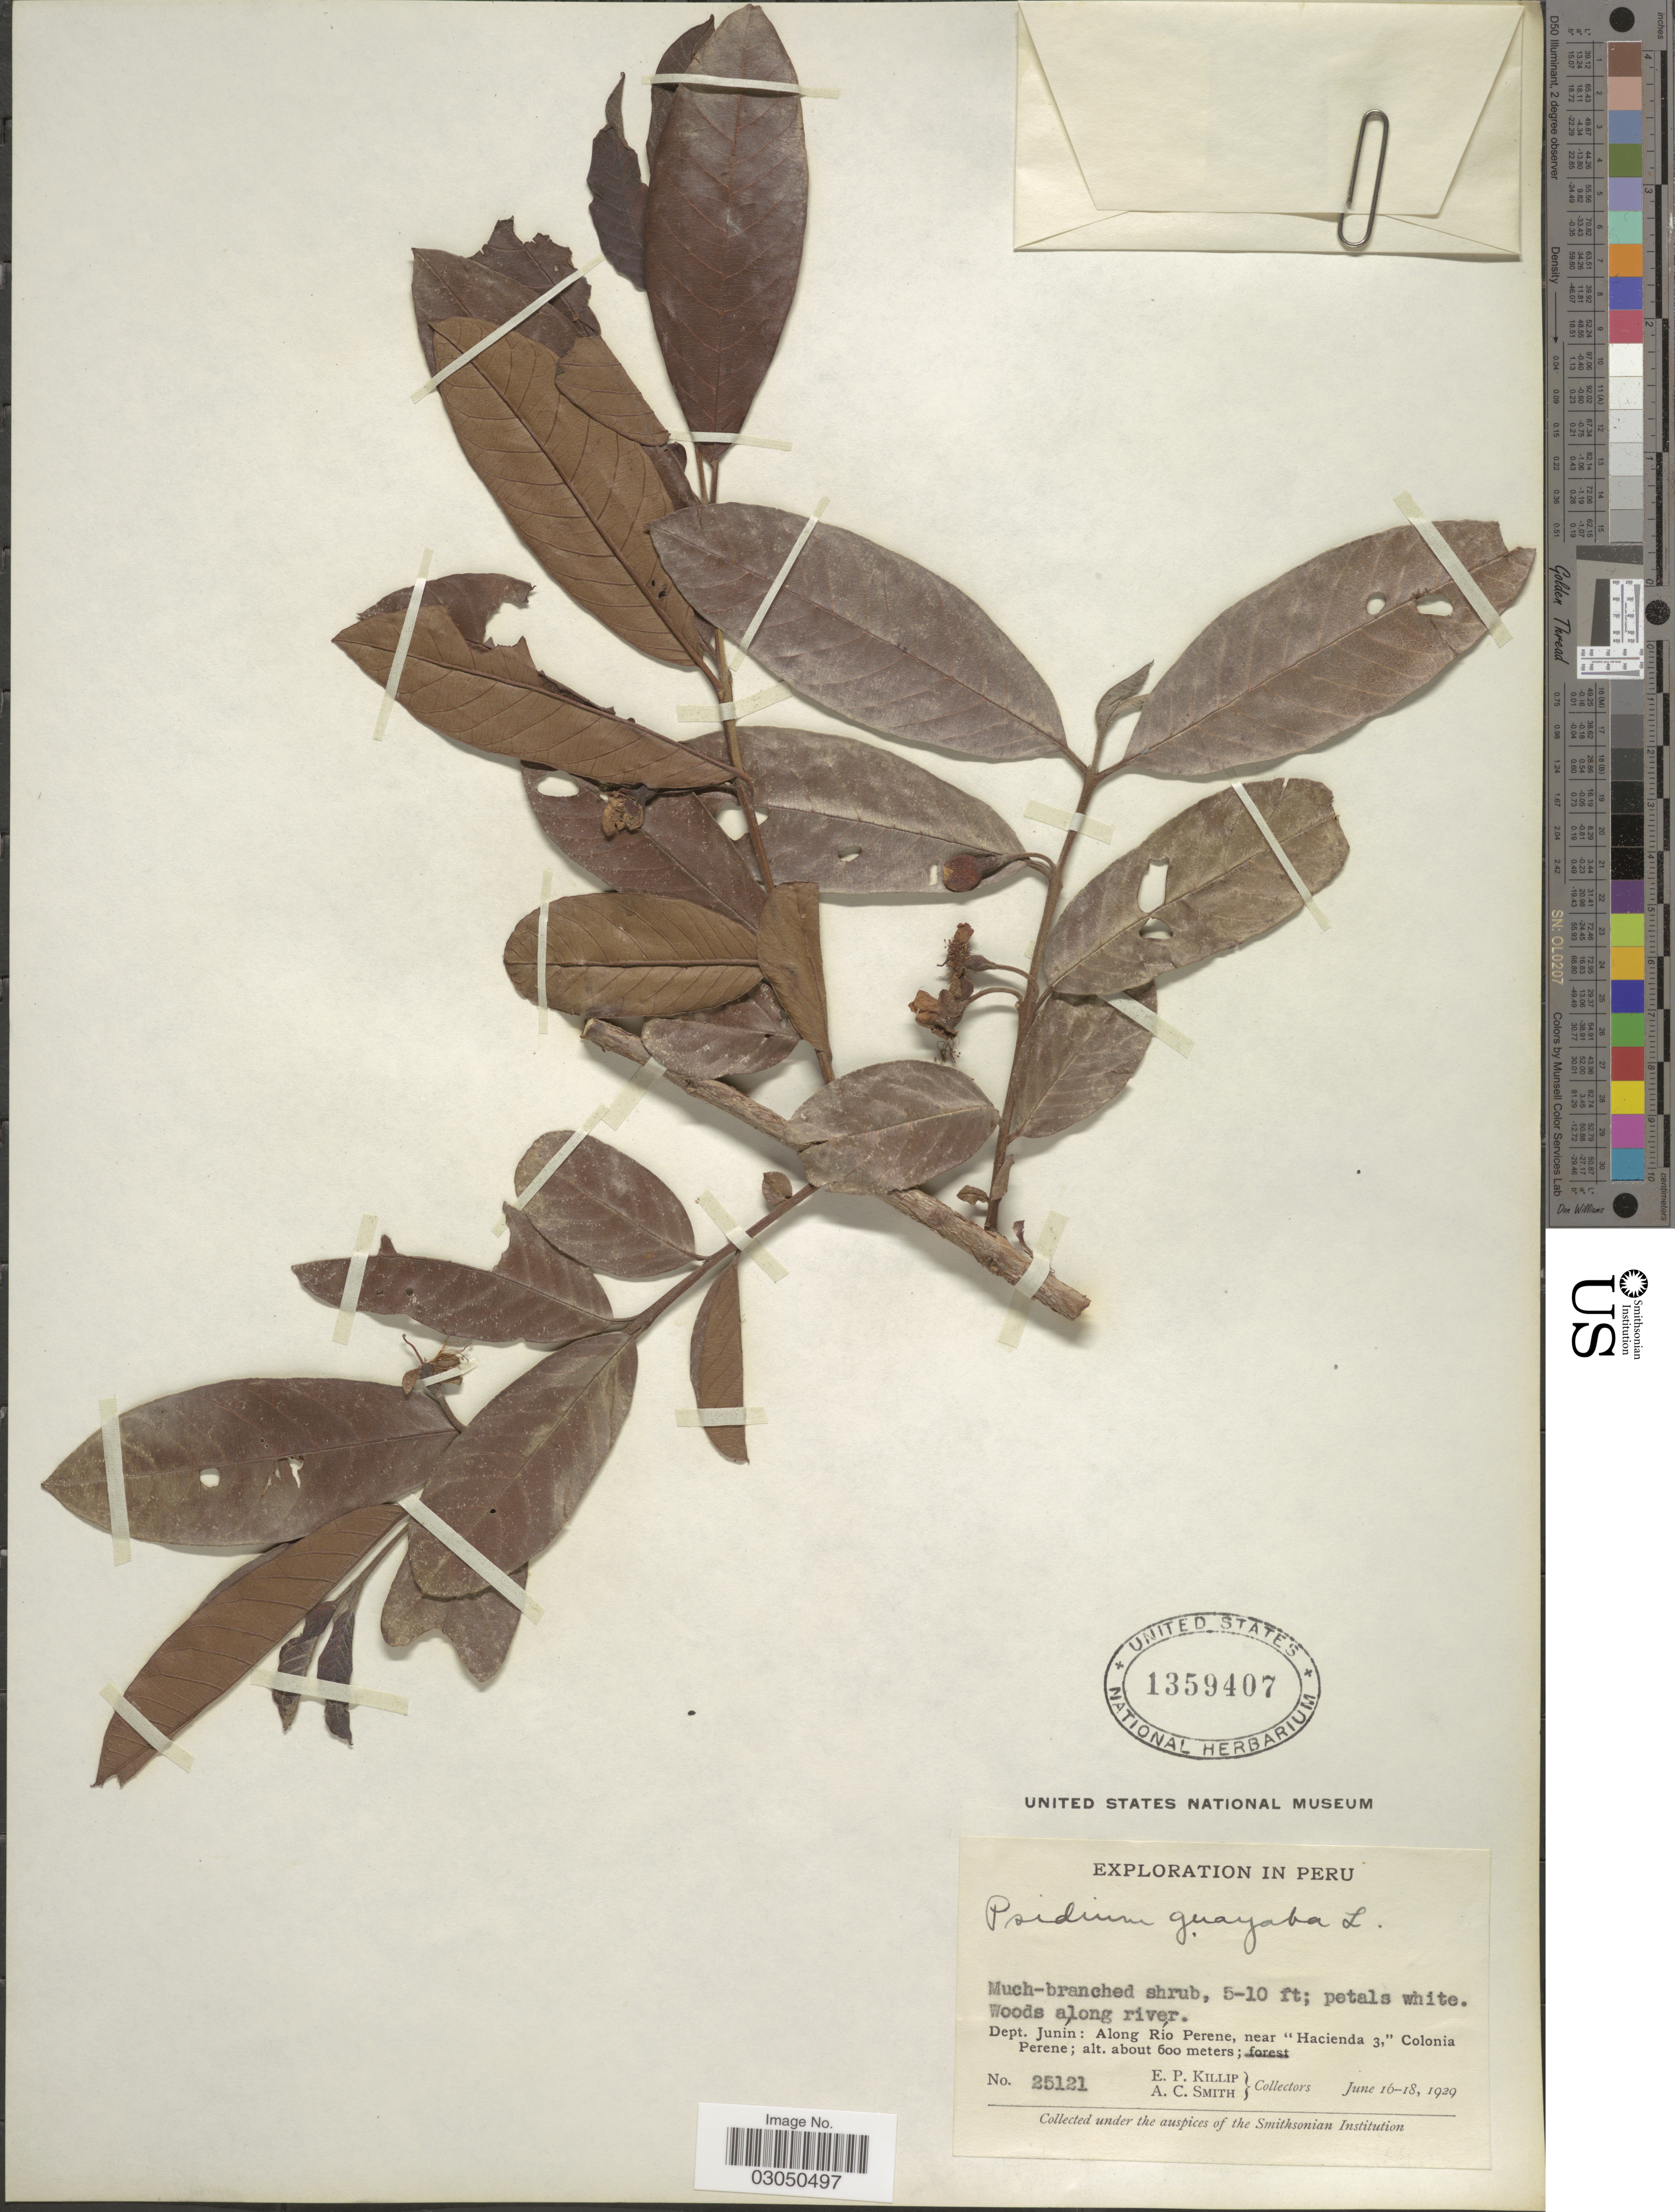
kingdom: Plantae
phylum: Tracheophyta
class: Magnoliopsida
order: Myrtales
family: Myrtaceae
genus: Psidium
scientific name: Psidium guajava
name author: L.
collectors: E. P. Killip & A. C. Smith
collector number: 25121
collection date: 1929-06-16/1929-06-18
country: Peru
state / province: Junín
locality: Along Río Perene, near "Hacienda 3", Colonia Perene.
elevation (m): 600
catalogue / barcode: US 1359407